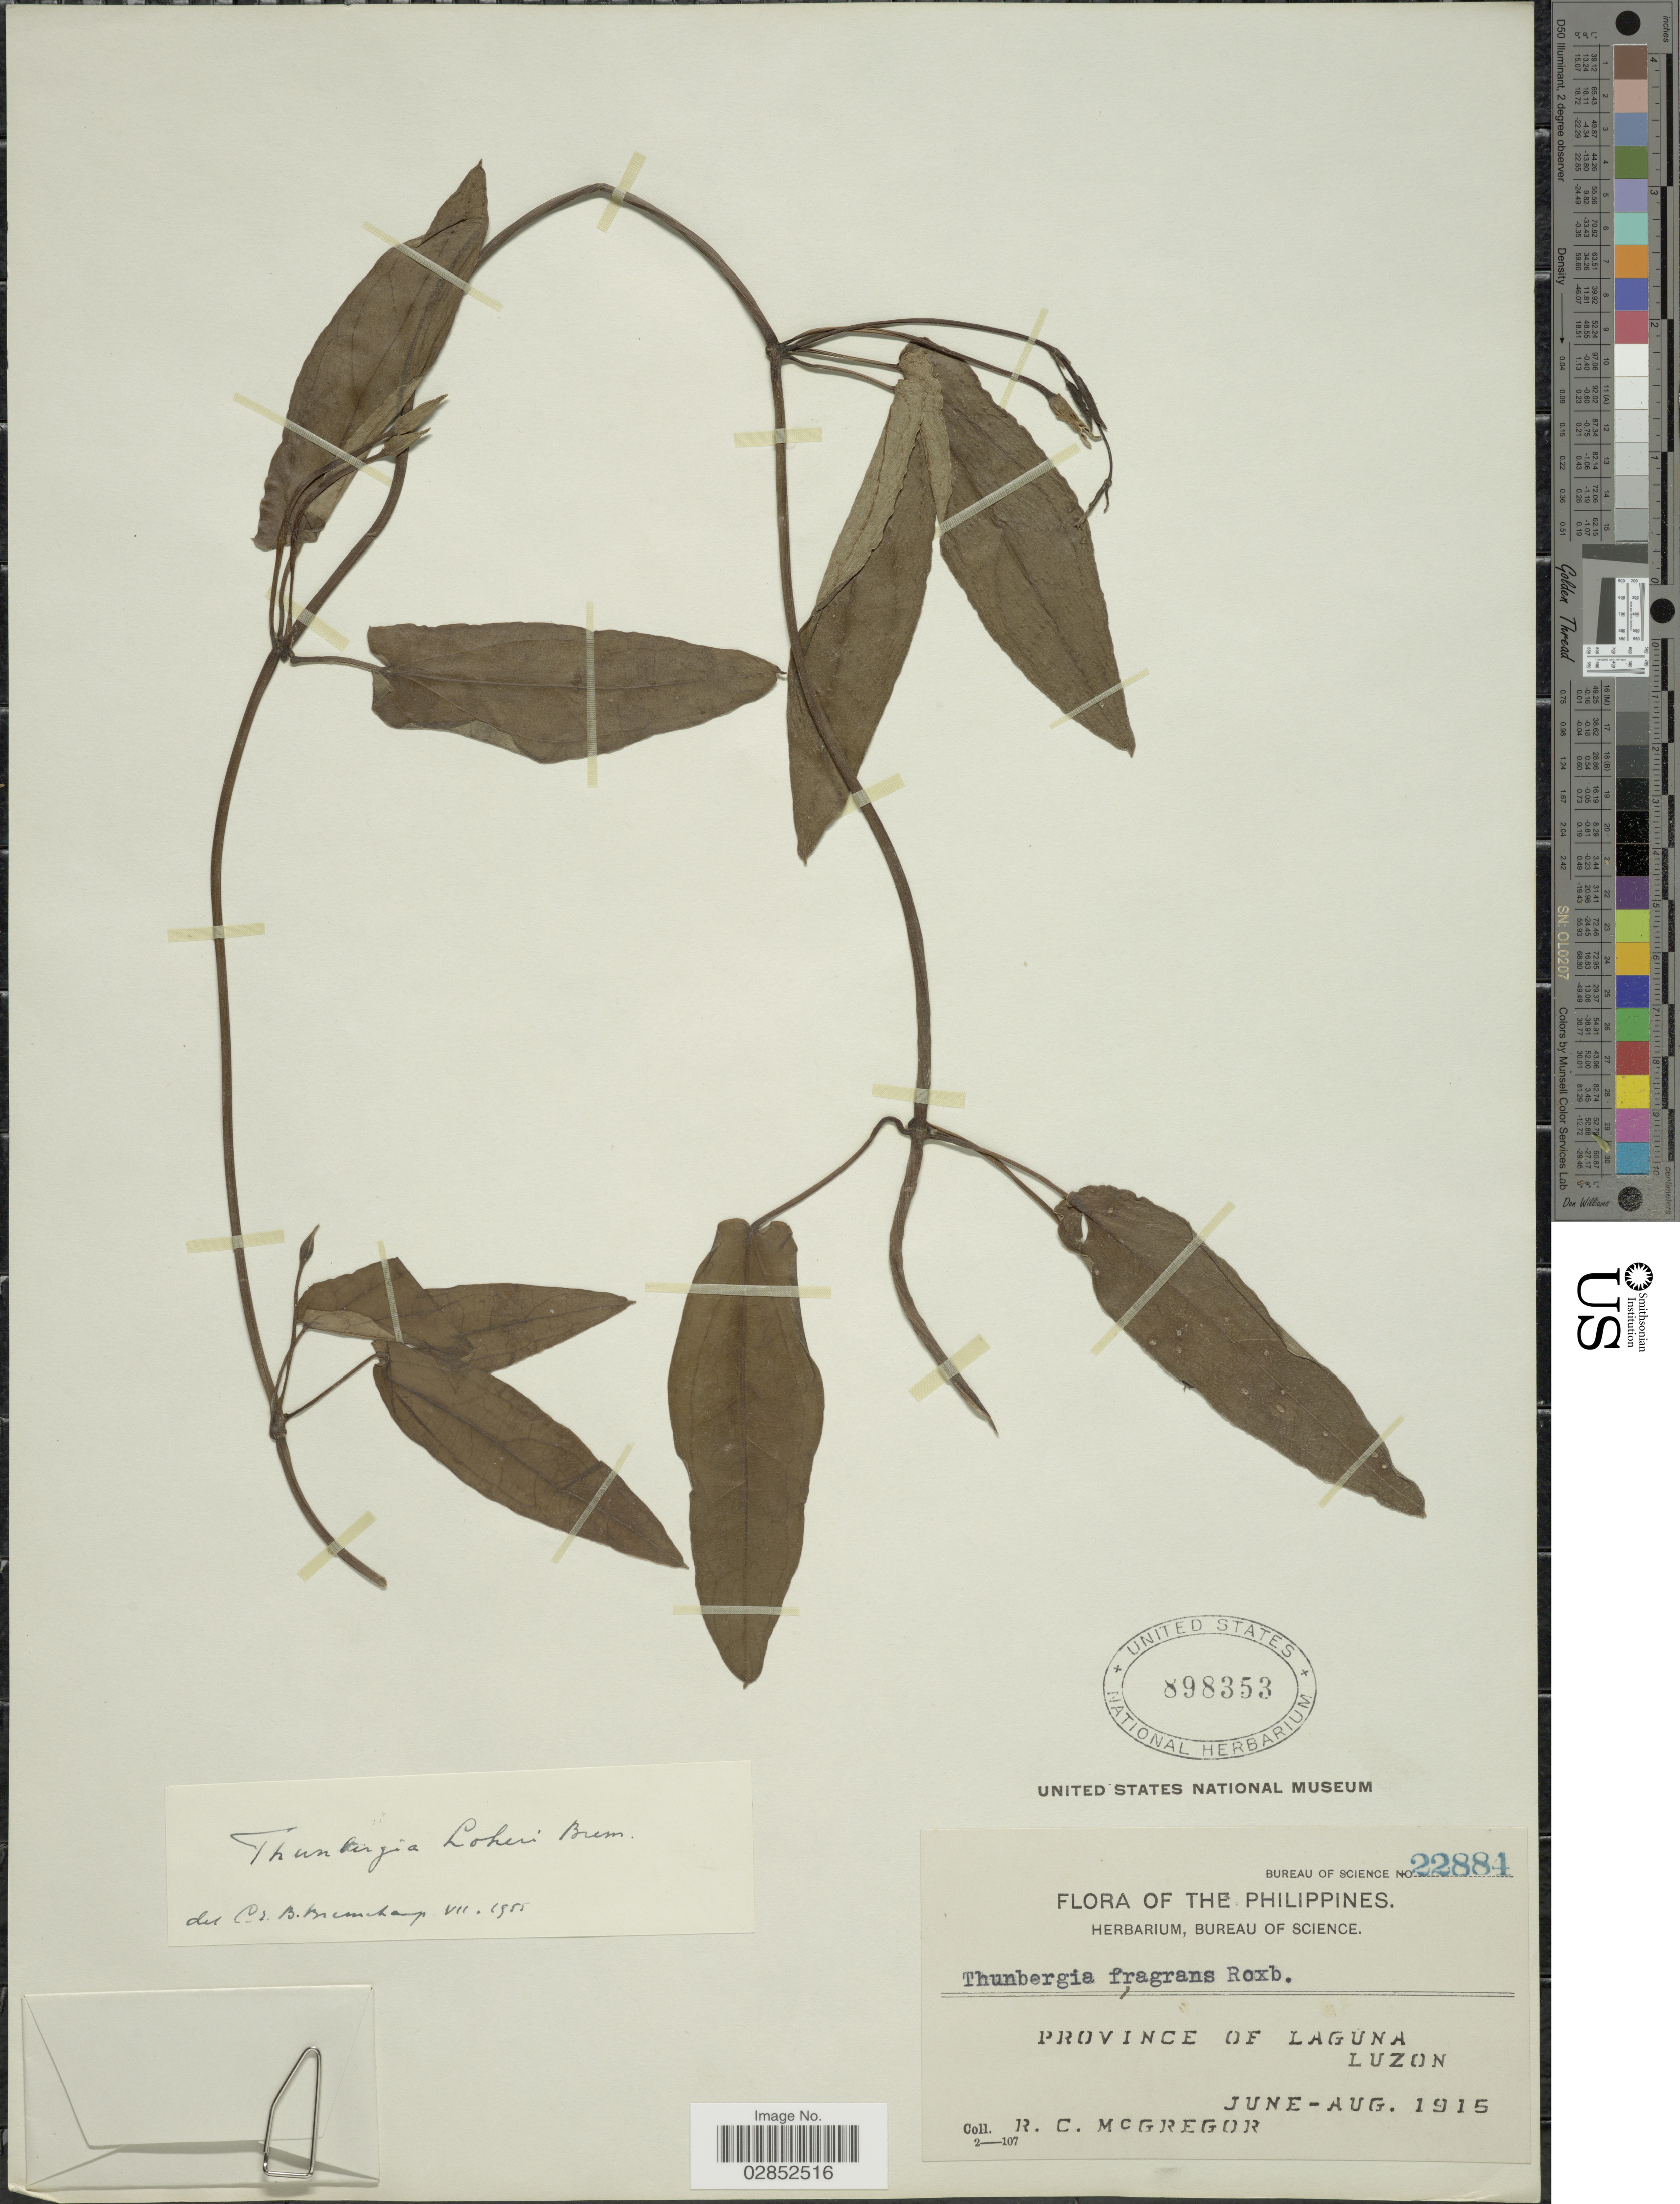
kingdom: Plantae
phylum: Tracheophyta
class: Magnoliopsida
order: Lamiales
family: Acanthaceae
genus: Thunbergia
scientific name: Thunbergia erecta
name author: (Benth.) T. Anderson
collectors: R. C. McGregor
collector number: Bureau of Science 22884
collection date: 1915-06/1915-08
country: Philippines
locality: Province of Laguna, Luzon.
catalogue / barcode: US 898353